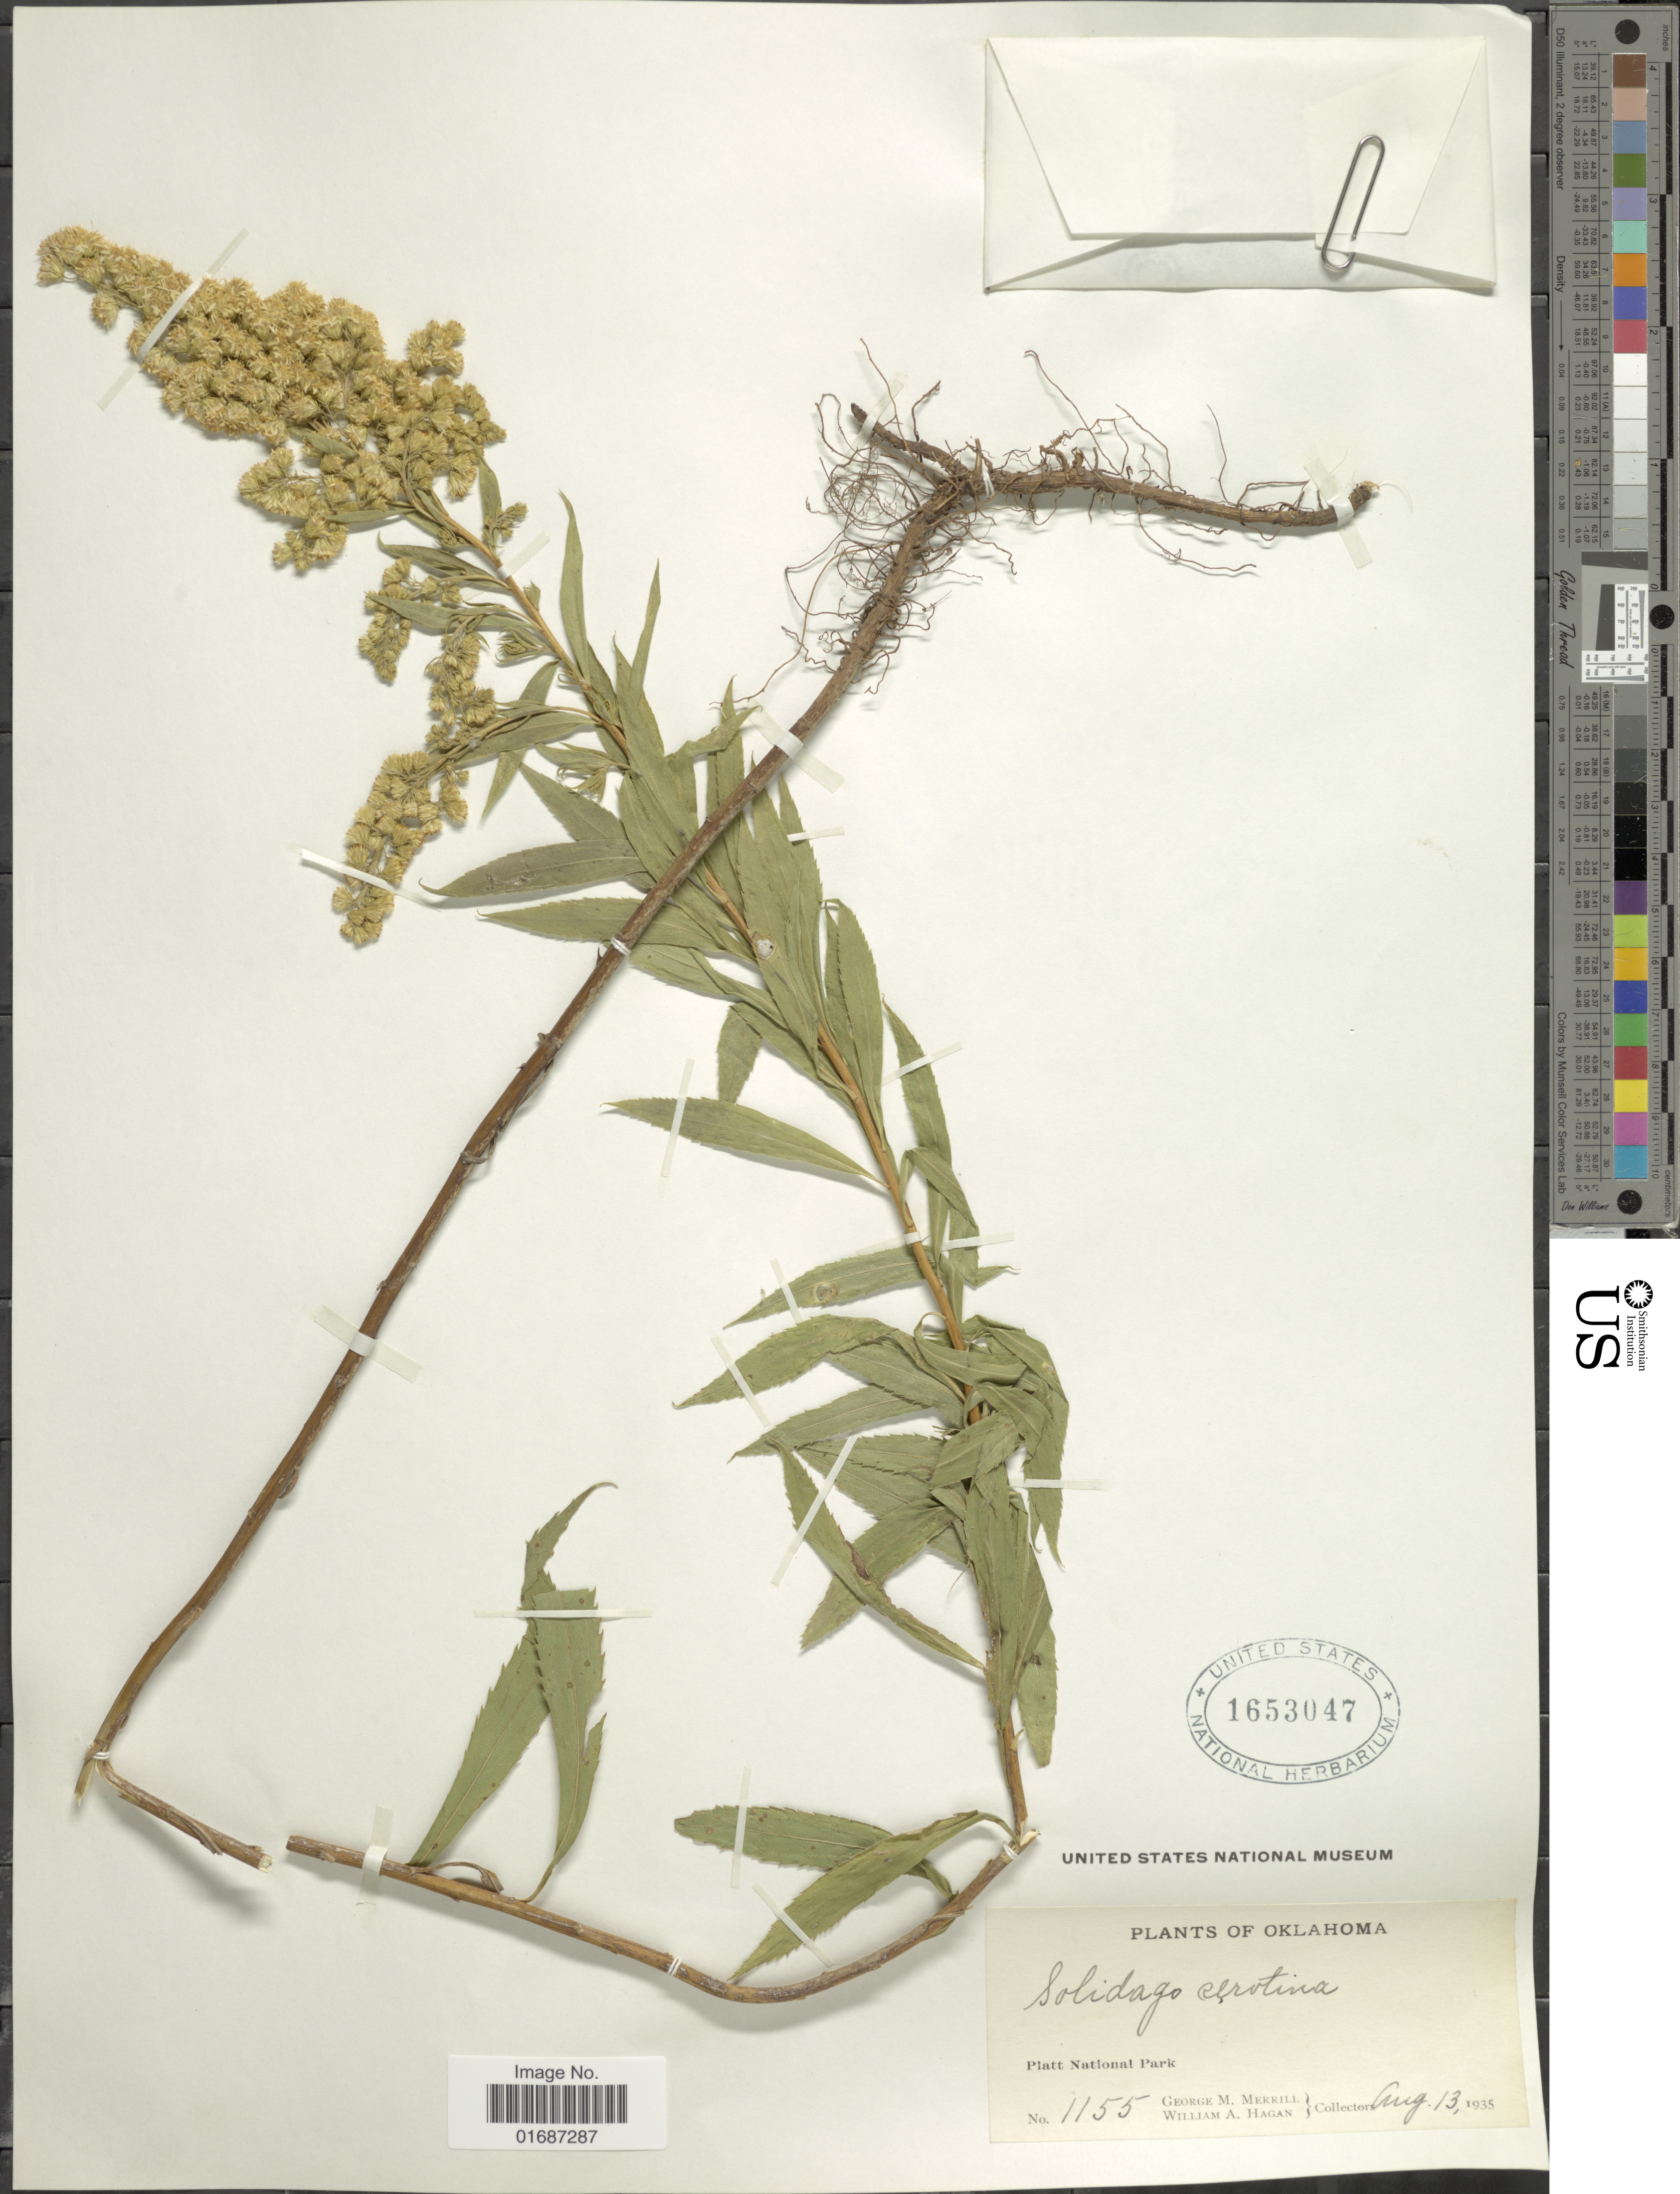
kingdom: Plantae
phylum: Tracheophyta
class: Magnoliopsida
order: Asterales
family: Asteraceae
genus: Solidago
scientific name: Solidago gigantea var. leiophylla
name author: Fernald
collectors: G. M. Merrill & W. Hagan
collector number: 1155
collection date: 1935-08-13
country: United States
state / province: Oklahoma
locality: Platt National Park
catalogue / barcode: US 1653047